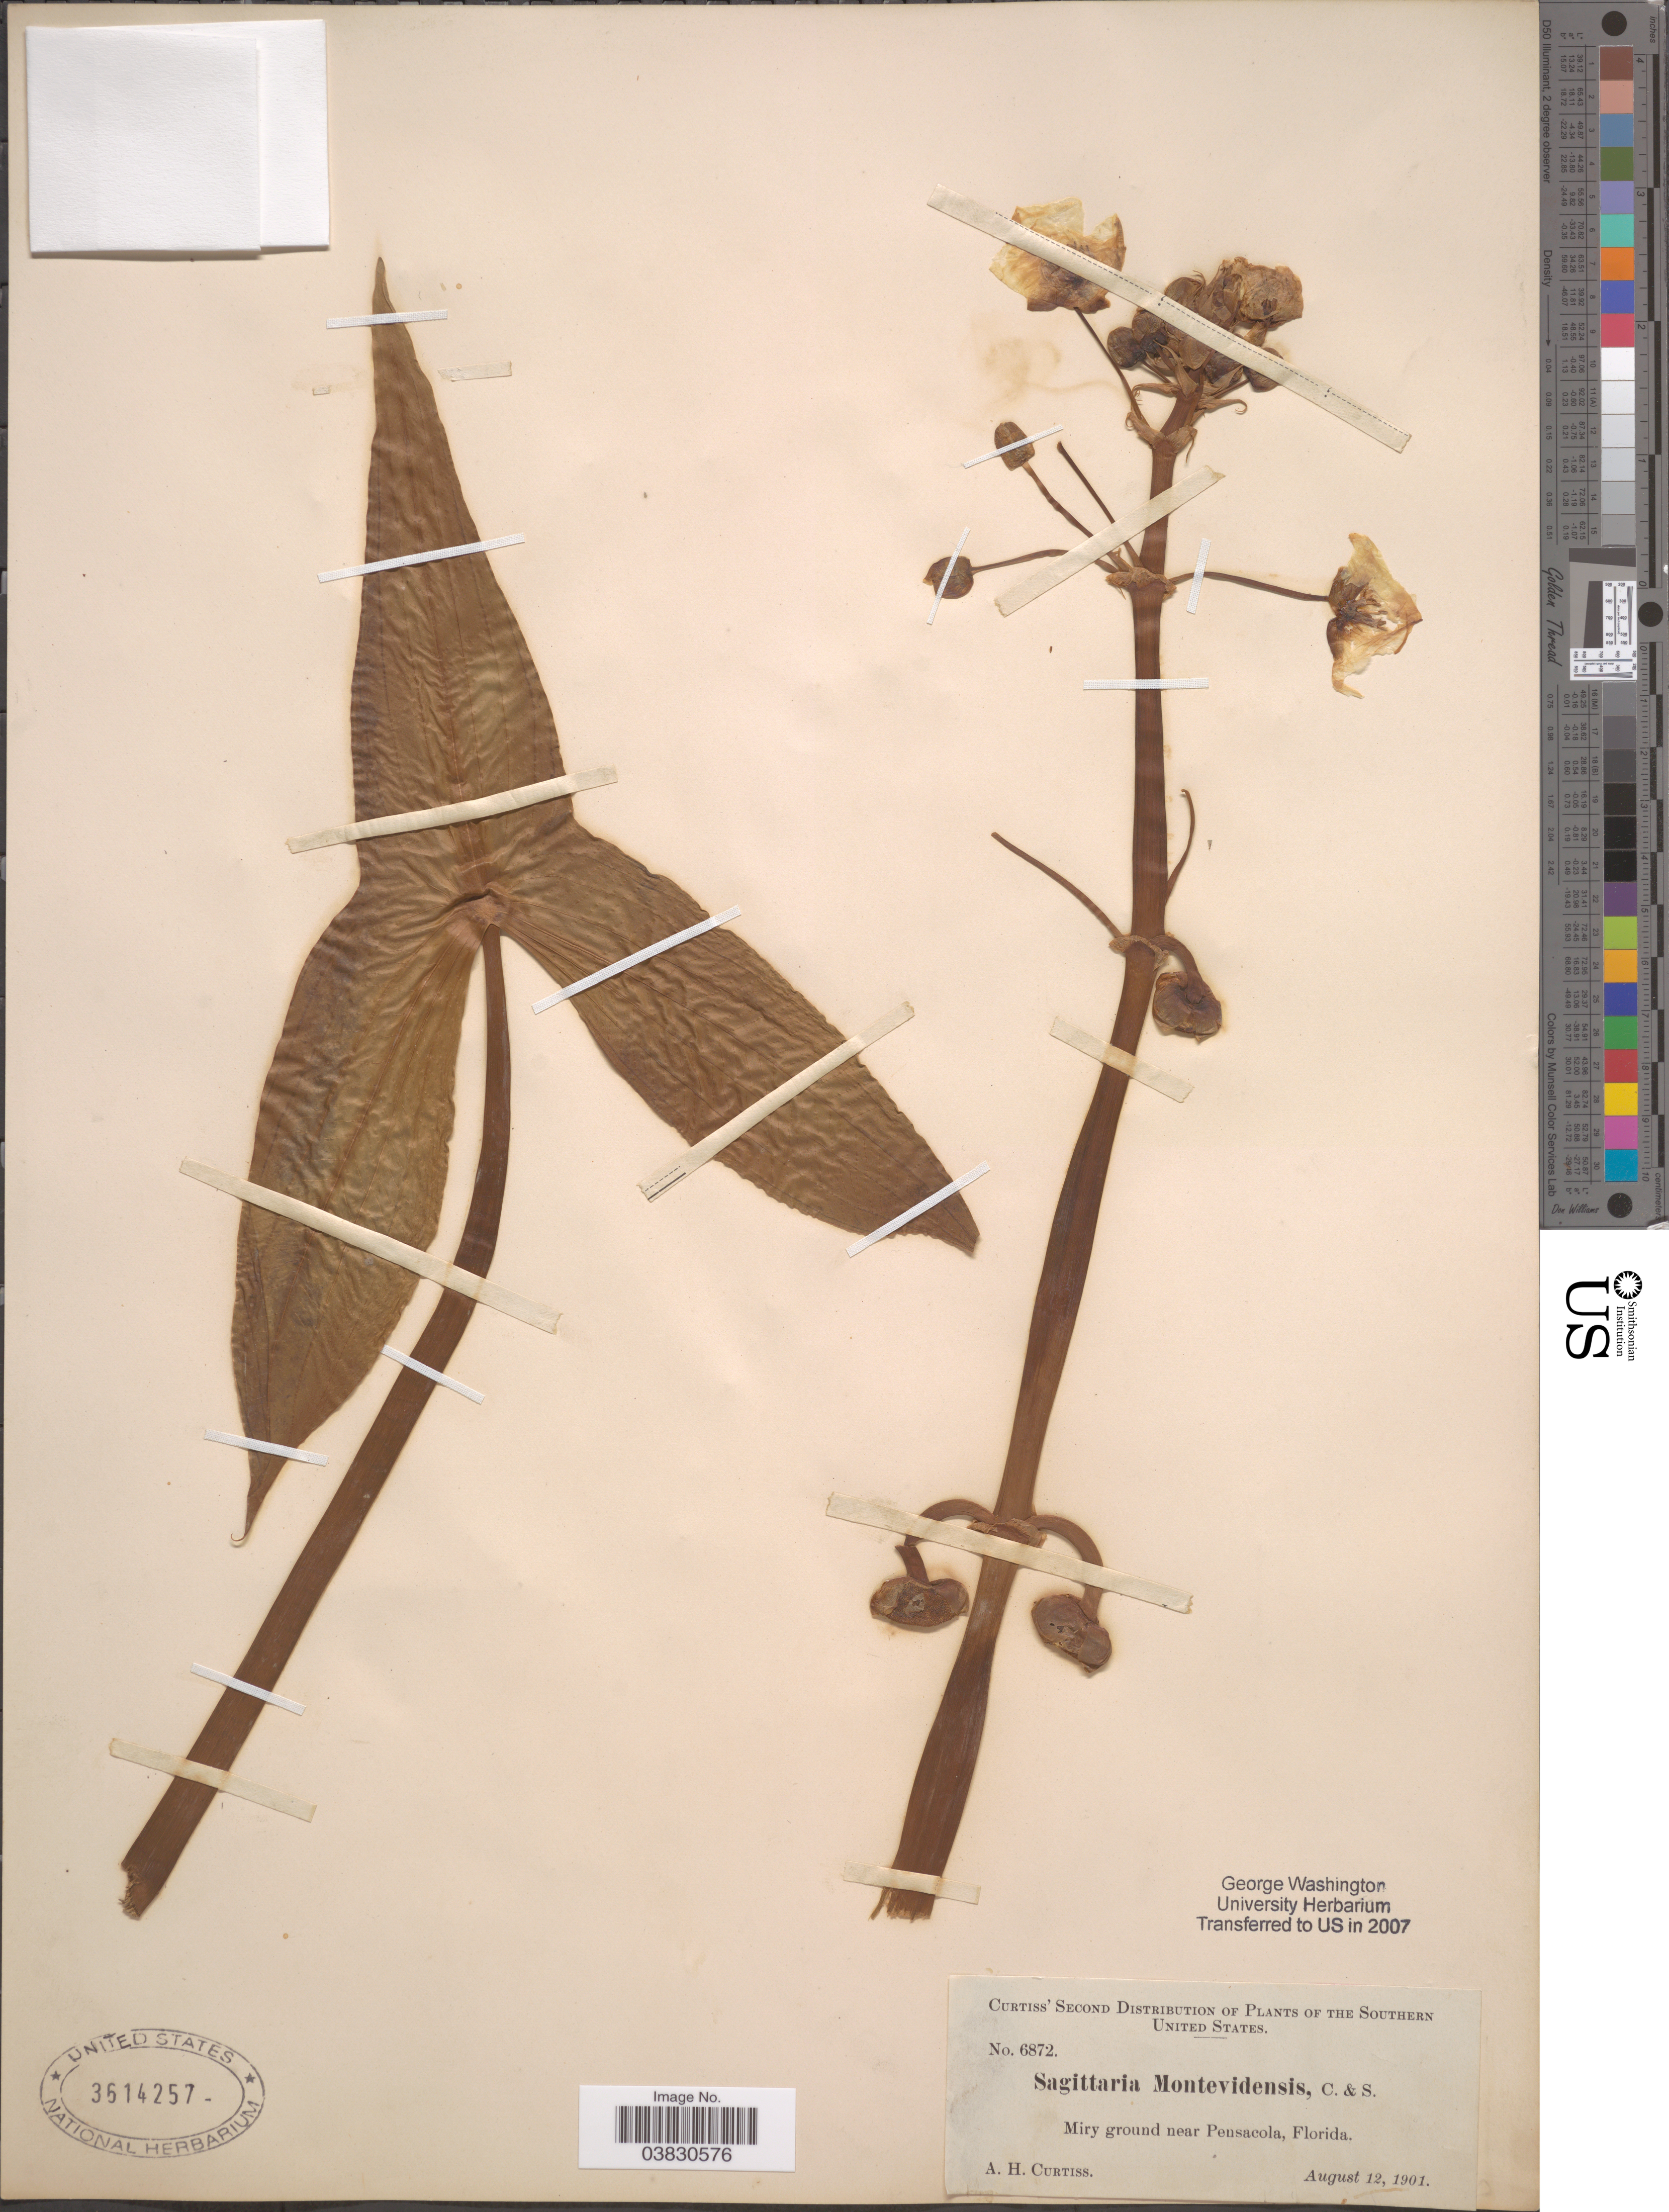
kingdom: Plantae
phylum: Tracheophyta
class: Liliopsida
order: Alismatales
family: Alismataceae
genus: Sagittaria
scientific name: Sagittaria montevidensis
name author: Cham. & Schltdl.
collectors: A. H. Curtiss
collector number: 6872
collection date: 1901-08-12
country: United States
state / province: Florida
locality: Southern United States. Miry ground near Pensacola.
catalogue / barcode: US 3614257